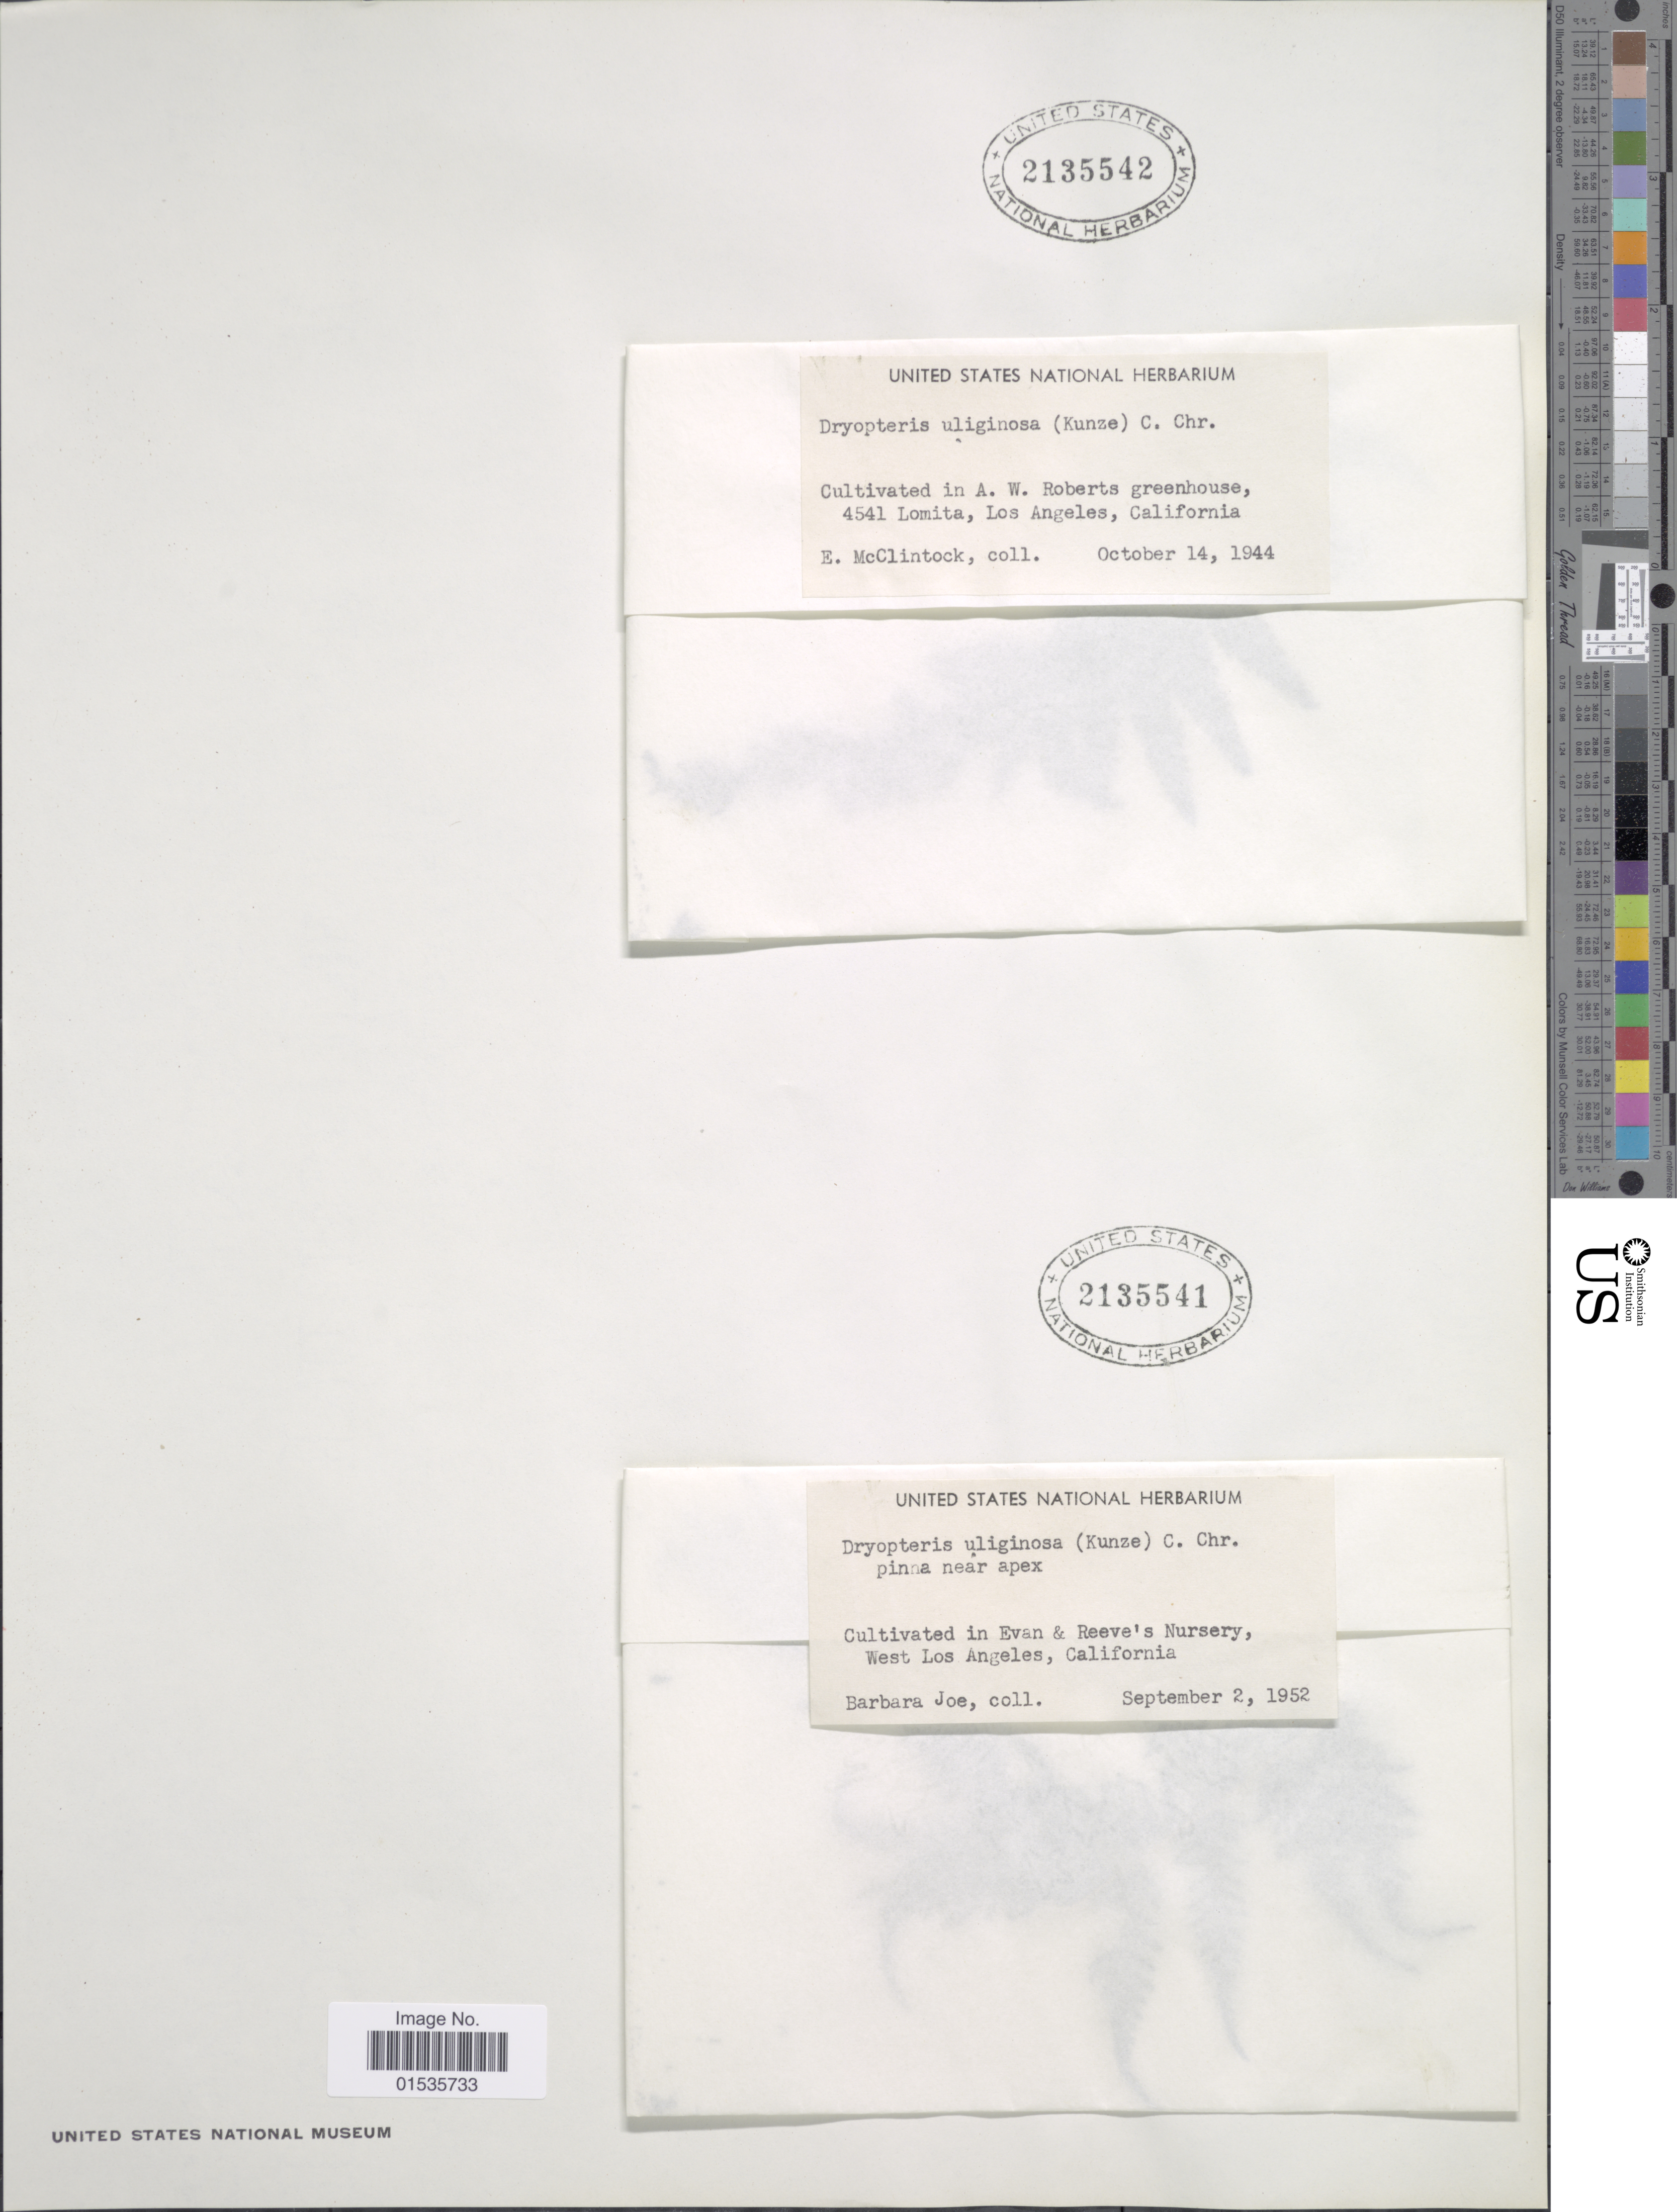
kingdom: Plantae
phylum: Tracheophyta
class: Polypodiopsida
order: Polypodiales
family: Thelypteridaceae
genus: Macrothelypteris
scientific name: Macrothelypteris torresiana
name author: (Gaudich.) Ching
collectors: B. Joe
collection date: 1952-09-02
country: United States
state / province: California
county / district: Los Angeles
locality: In Evan & Reeve's Nursery, West Los Angeles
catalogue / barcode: US 2135541